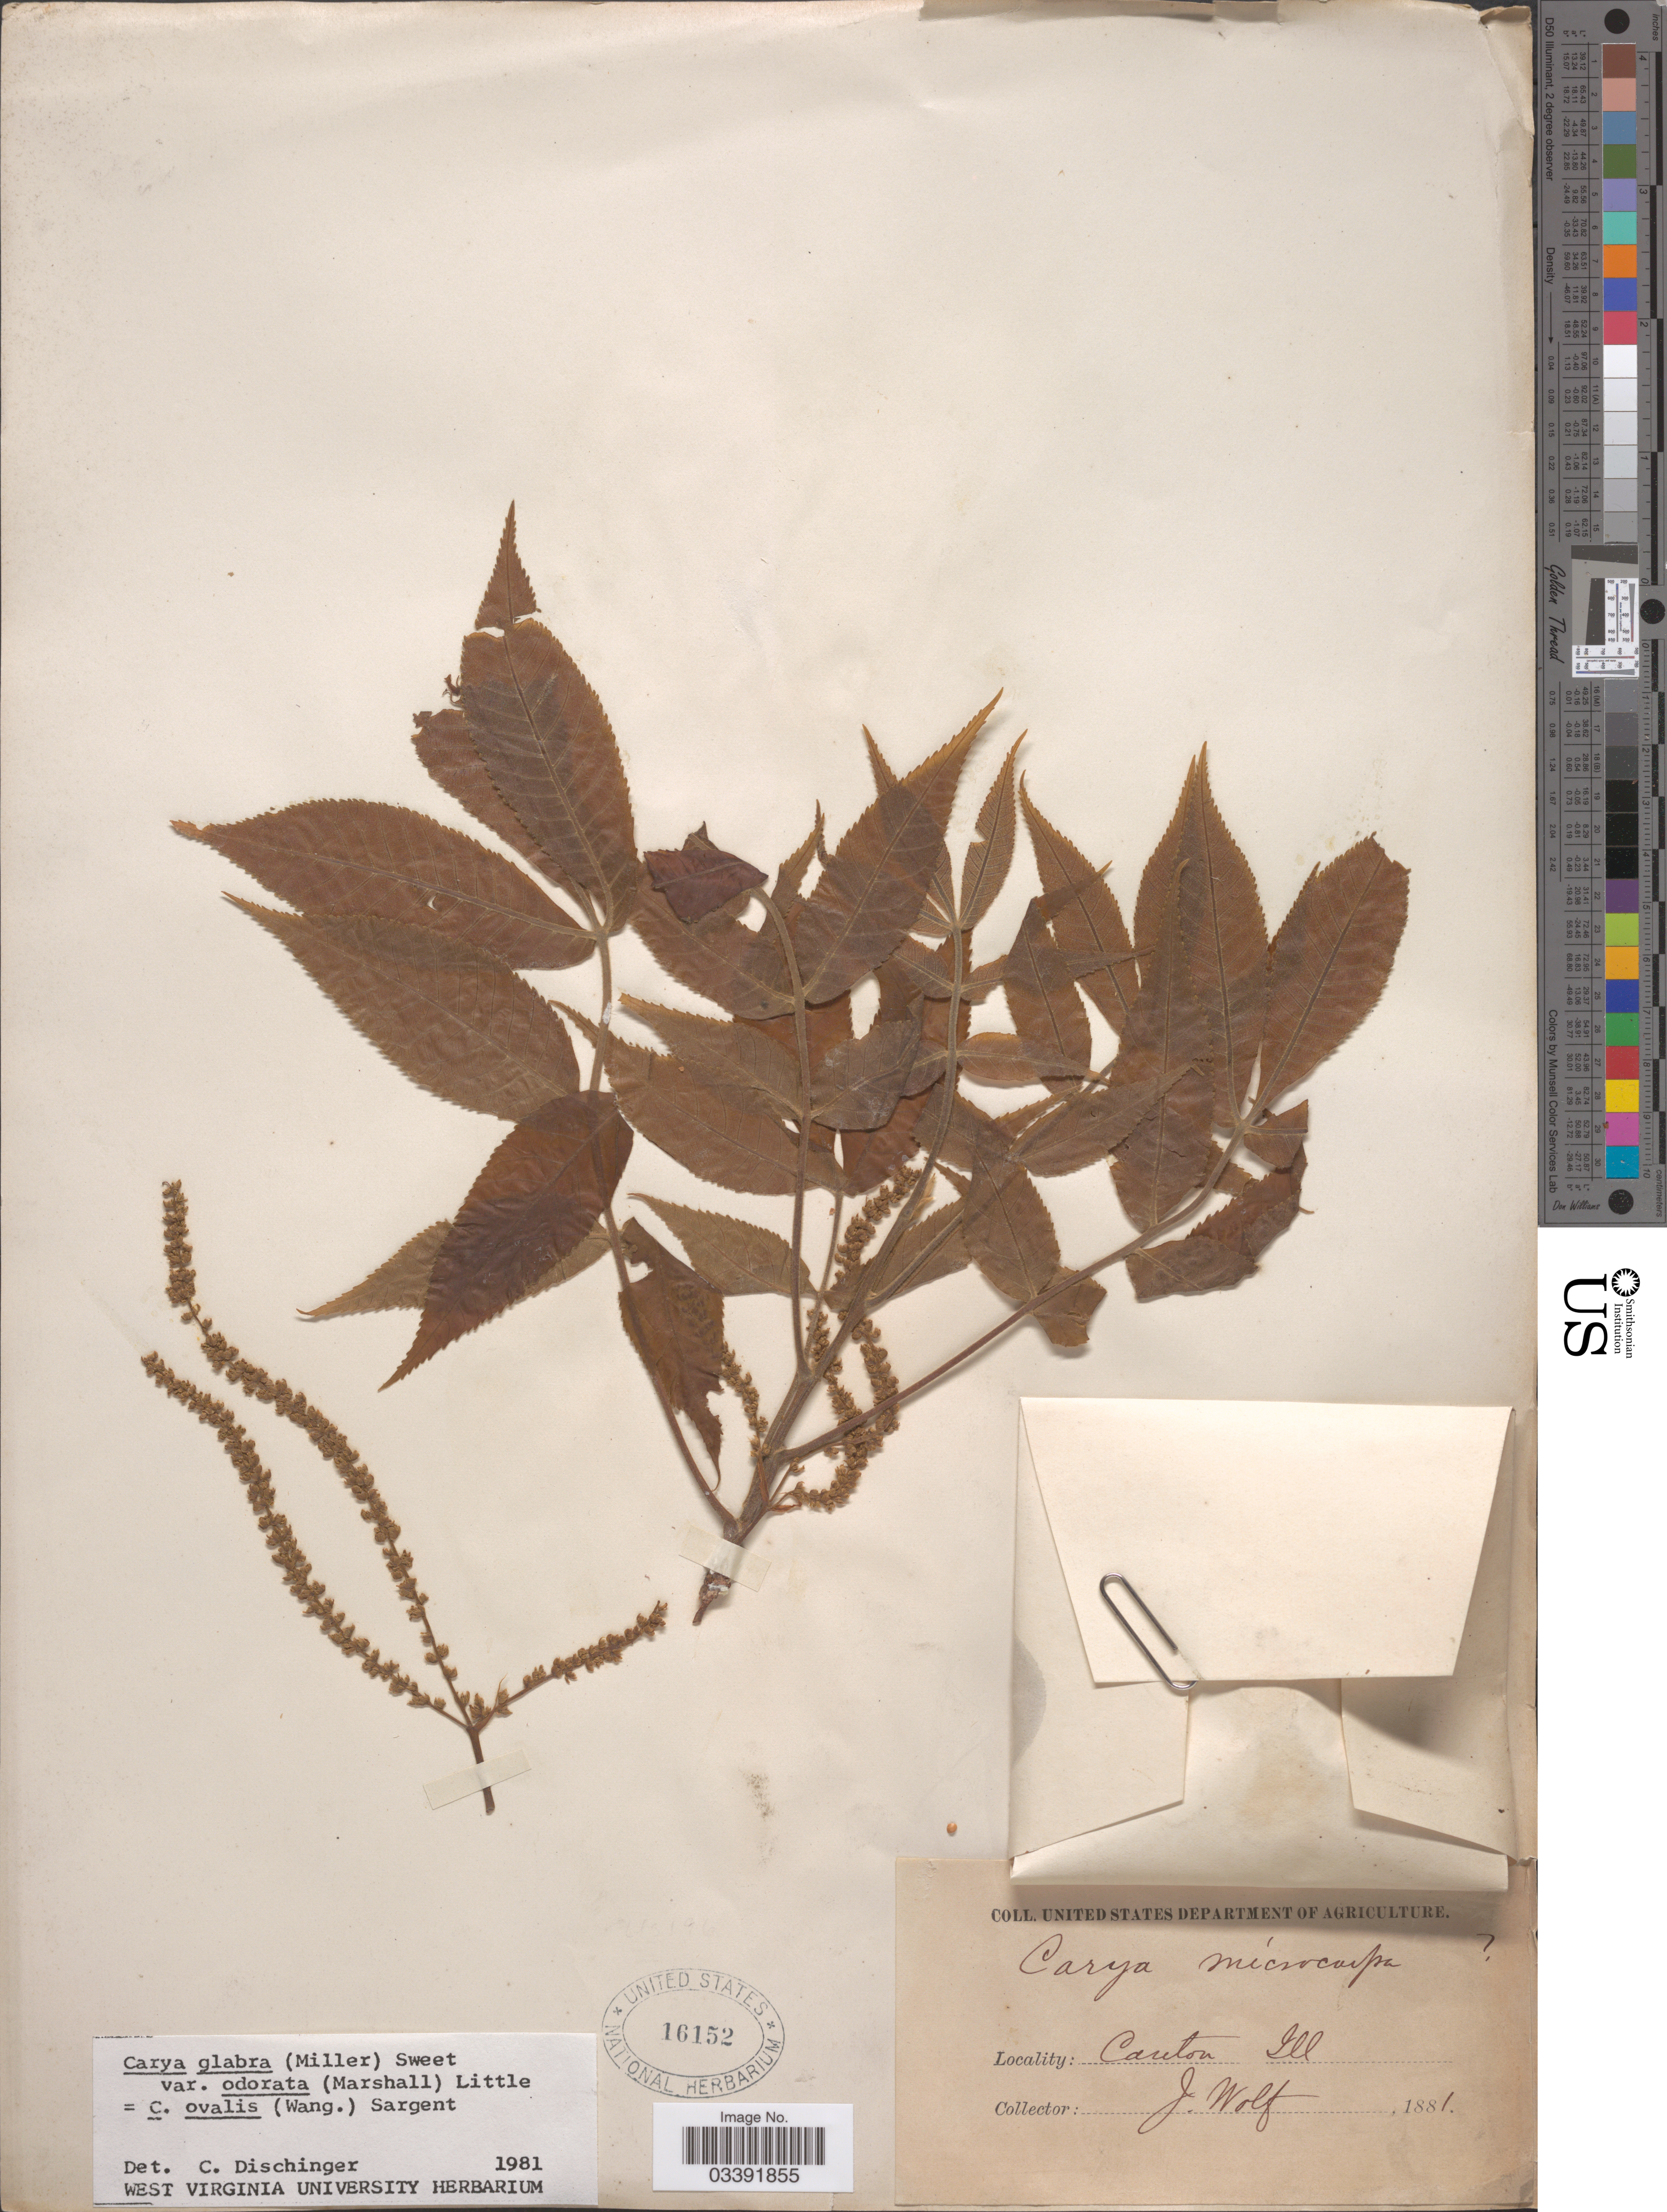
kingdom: Plantae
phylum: Tracheophyta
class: Magnoliopsida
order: Fagales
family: Juglandaceae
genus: Carya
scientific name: Carya glabra var. odorata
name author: (Marshall) Little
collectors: J. Wolf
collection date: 1881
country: United States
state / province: Illinois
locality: Canton.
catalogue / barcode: US 16152